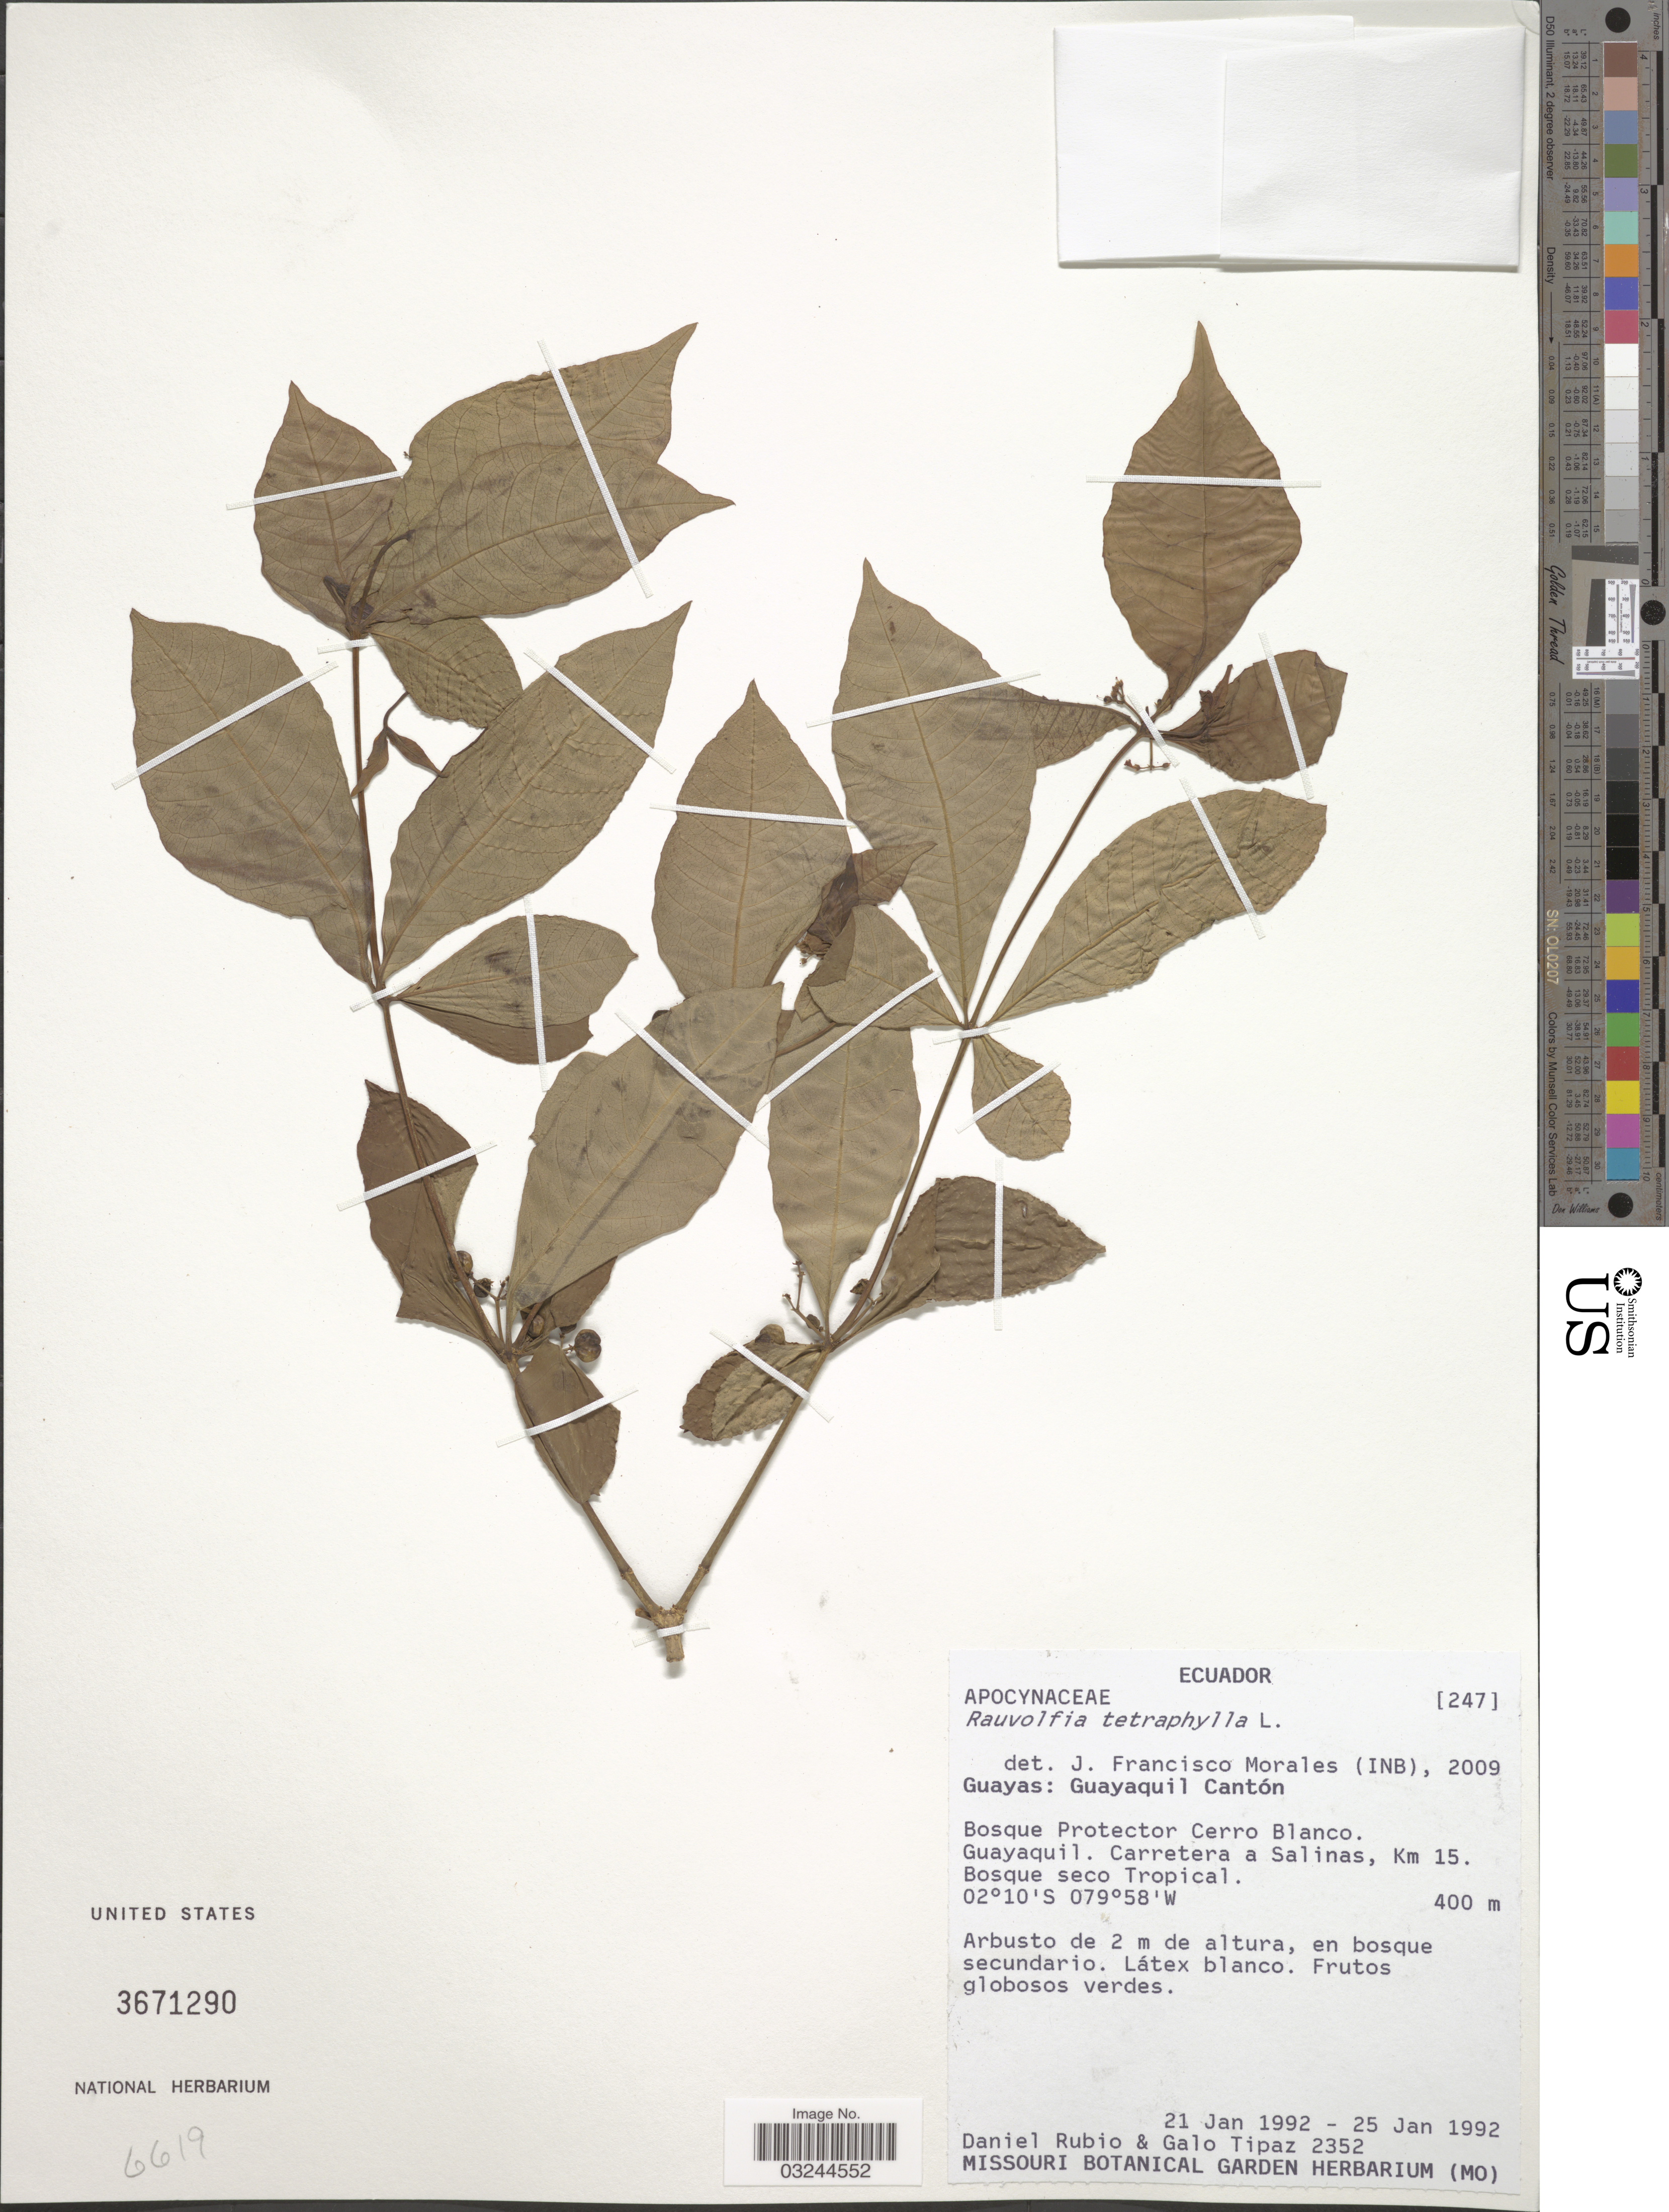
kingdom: Plantae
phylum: Tracheophyta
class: Magnoliopsida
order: Gentianales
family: Apocynaceae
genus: Rauvolfia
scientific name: Rauvolfia tetraphylla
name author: L.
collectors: D. Rubio & G. Tipaz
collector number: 2352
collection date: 1992-01-21/1992-01-25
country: Ecuador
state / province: Guayas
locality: Guayaquil Cantón. Bosque Protector Cerro Blanco. Guayaquil. Carretera a Salinas, Km 15. Bosque seco Tropical.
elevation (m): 400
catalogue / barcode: US 3671290